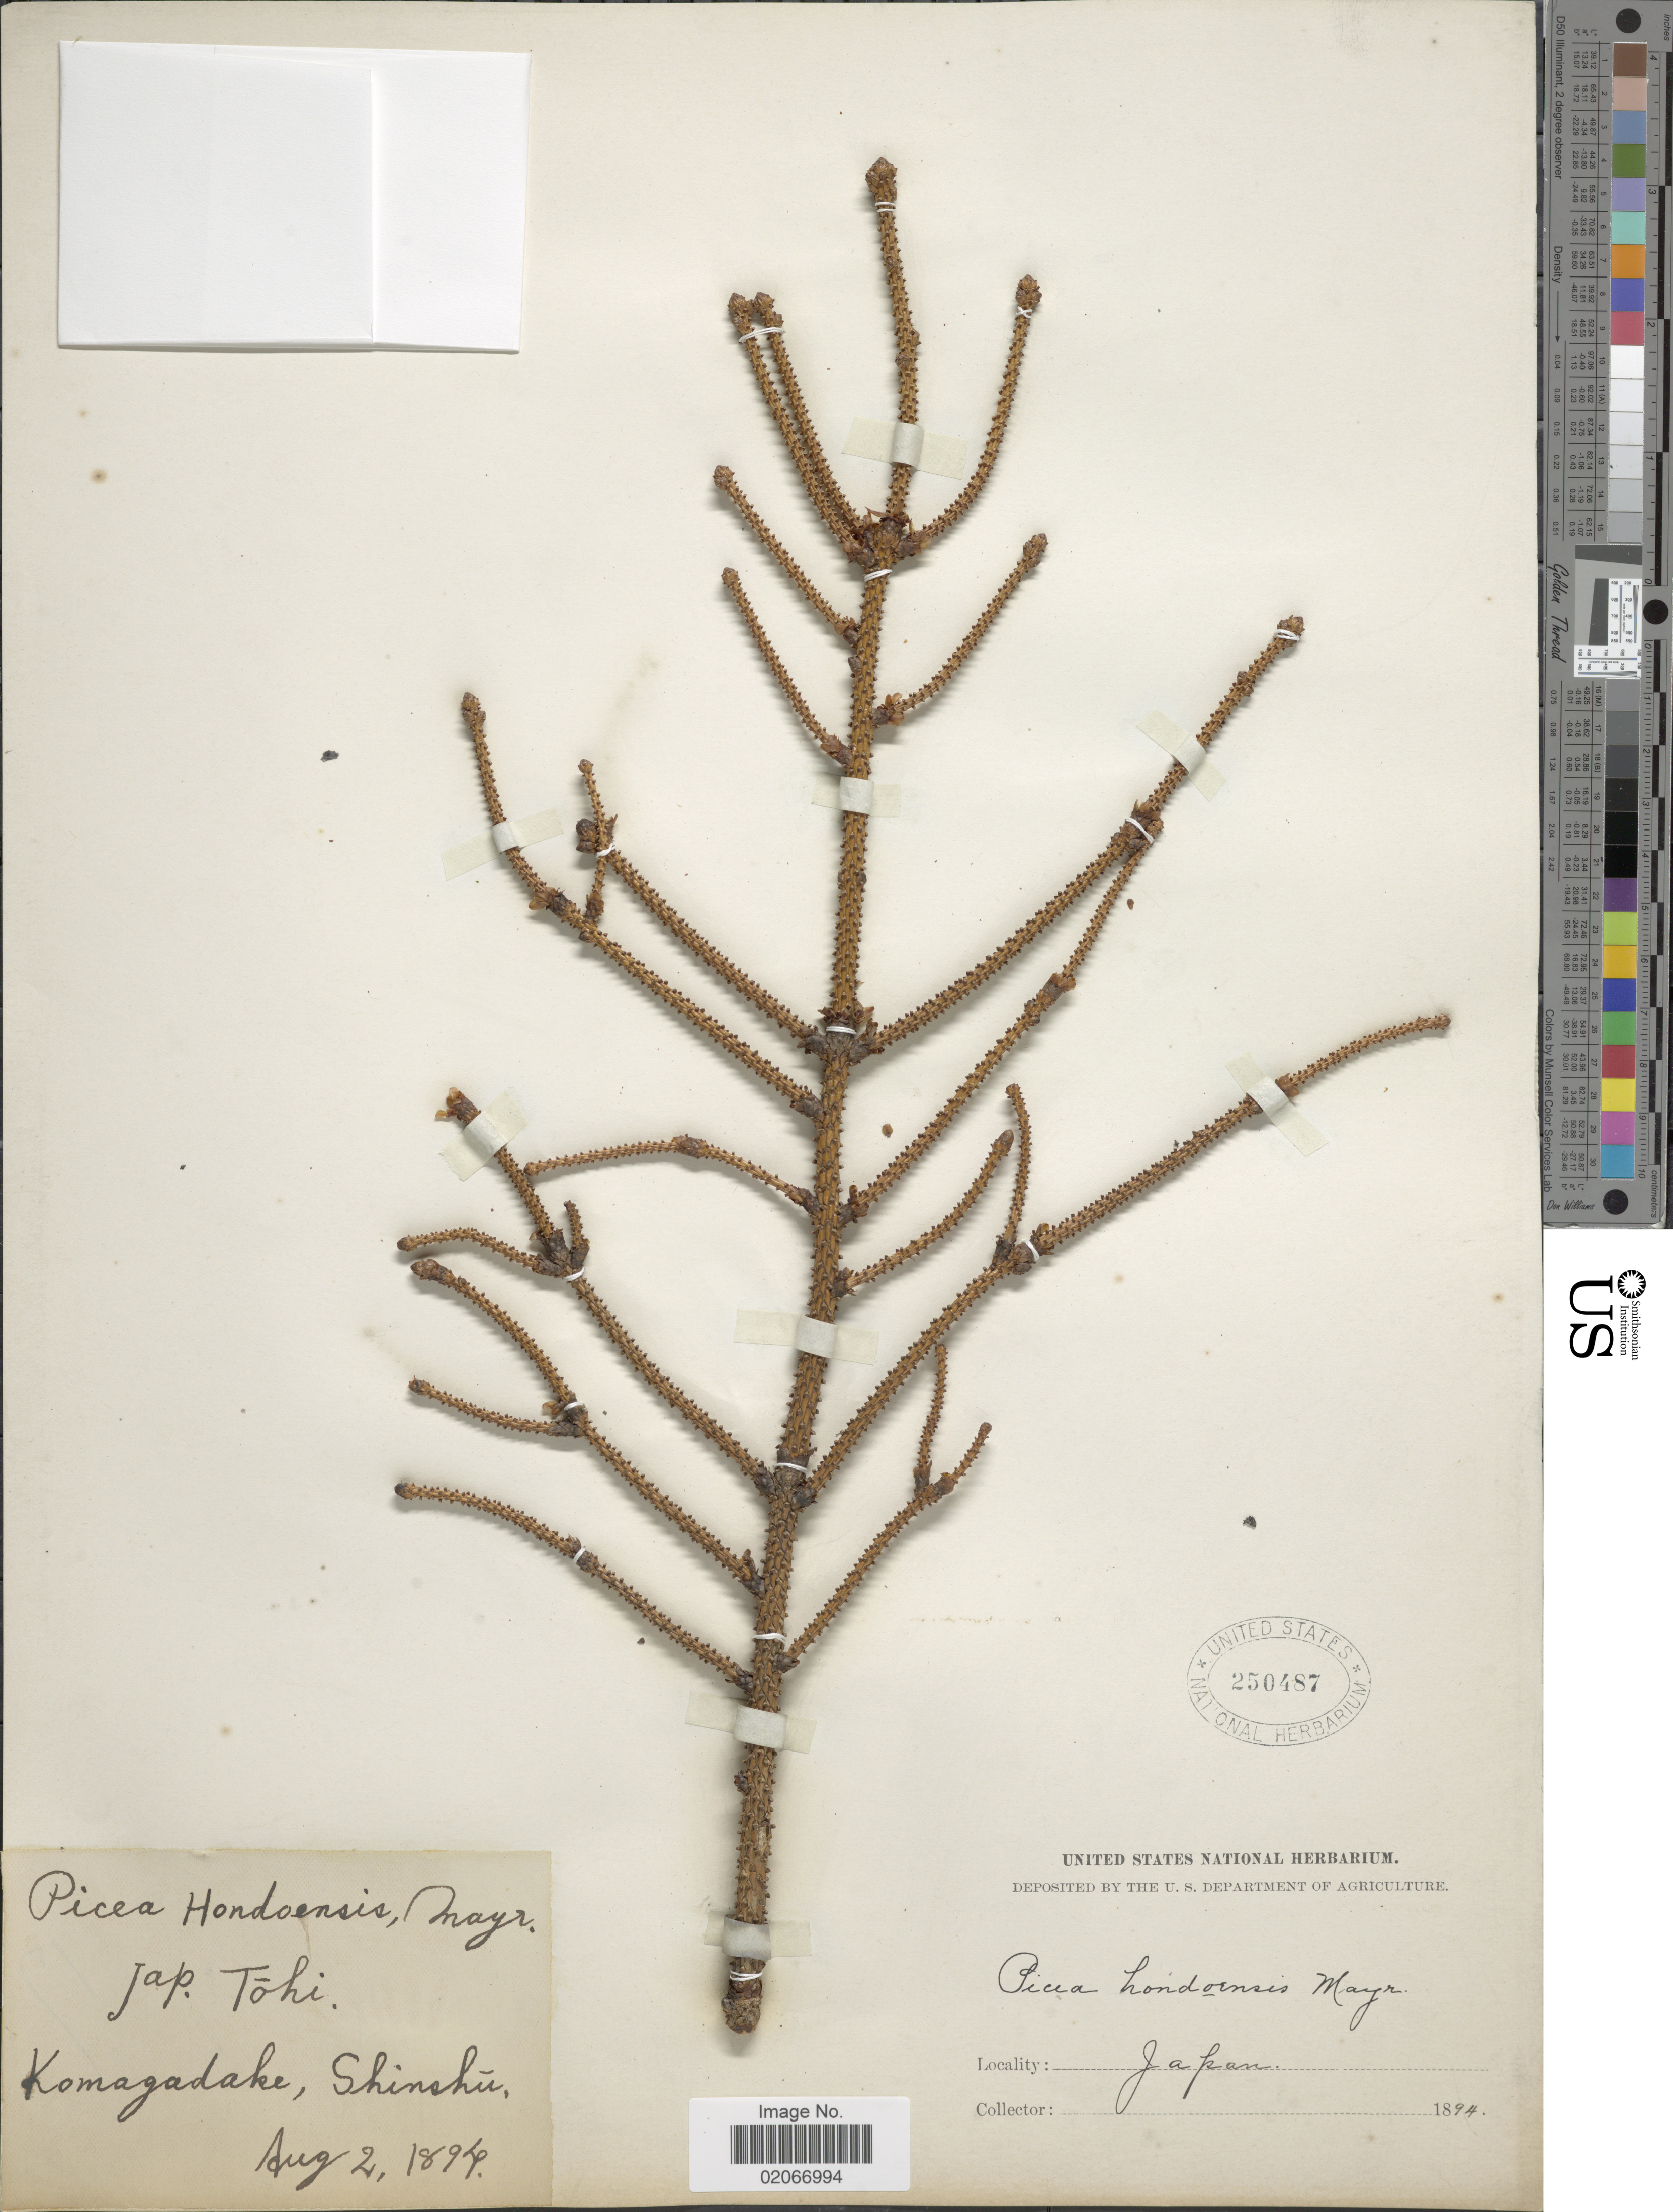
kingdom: Plantae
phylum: Tracheophyta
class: Pinopsida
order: Pinales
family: Pinaceae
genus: Picea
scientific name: Picea hirtella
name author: Rehder & E.H. Wilson in Sarg.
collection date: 1894-08-02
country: Japan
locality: Tohi. Komagadake, Shinshu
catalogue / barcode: US 250487